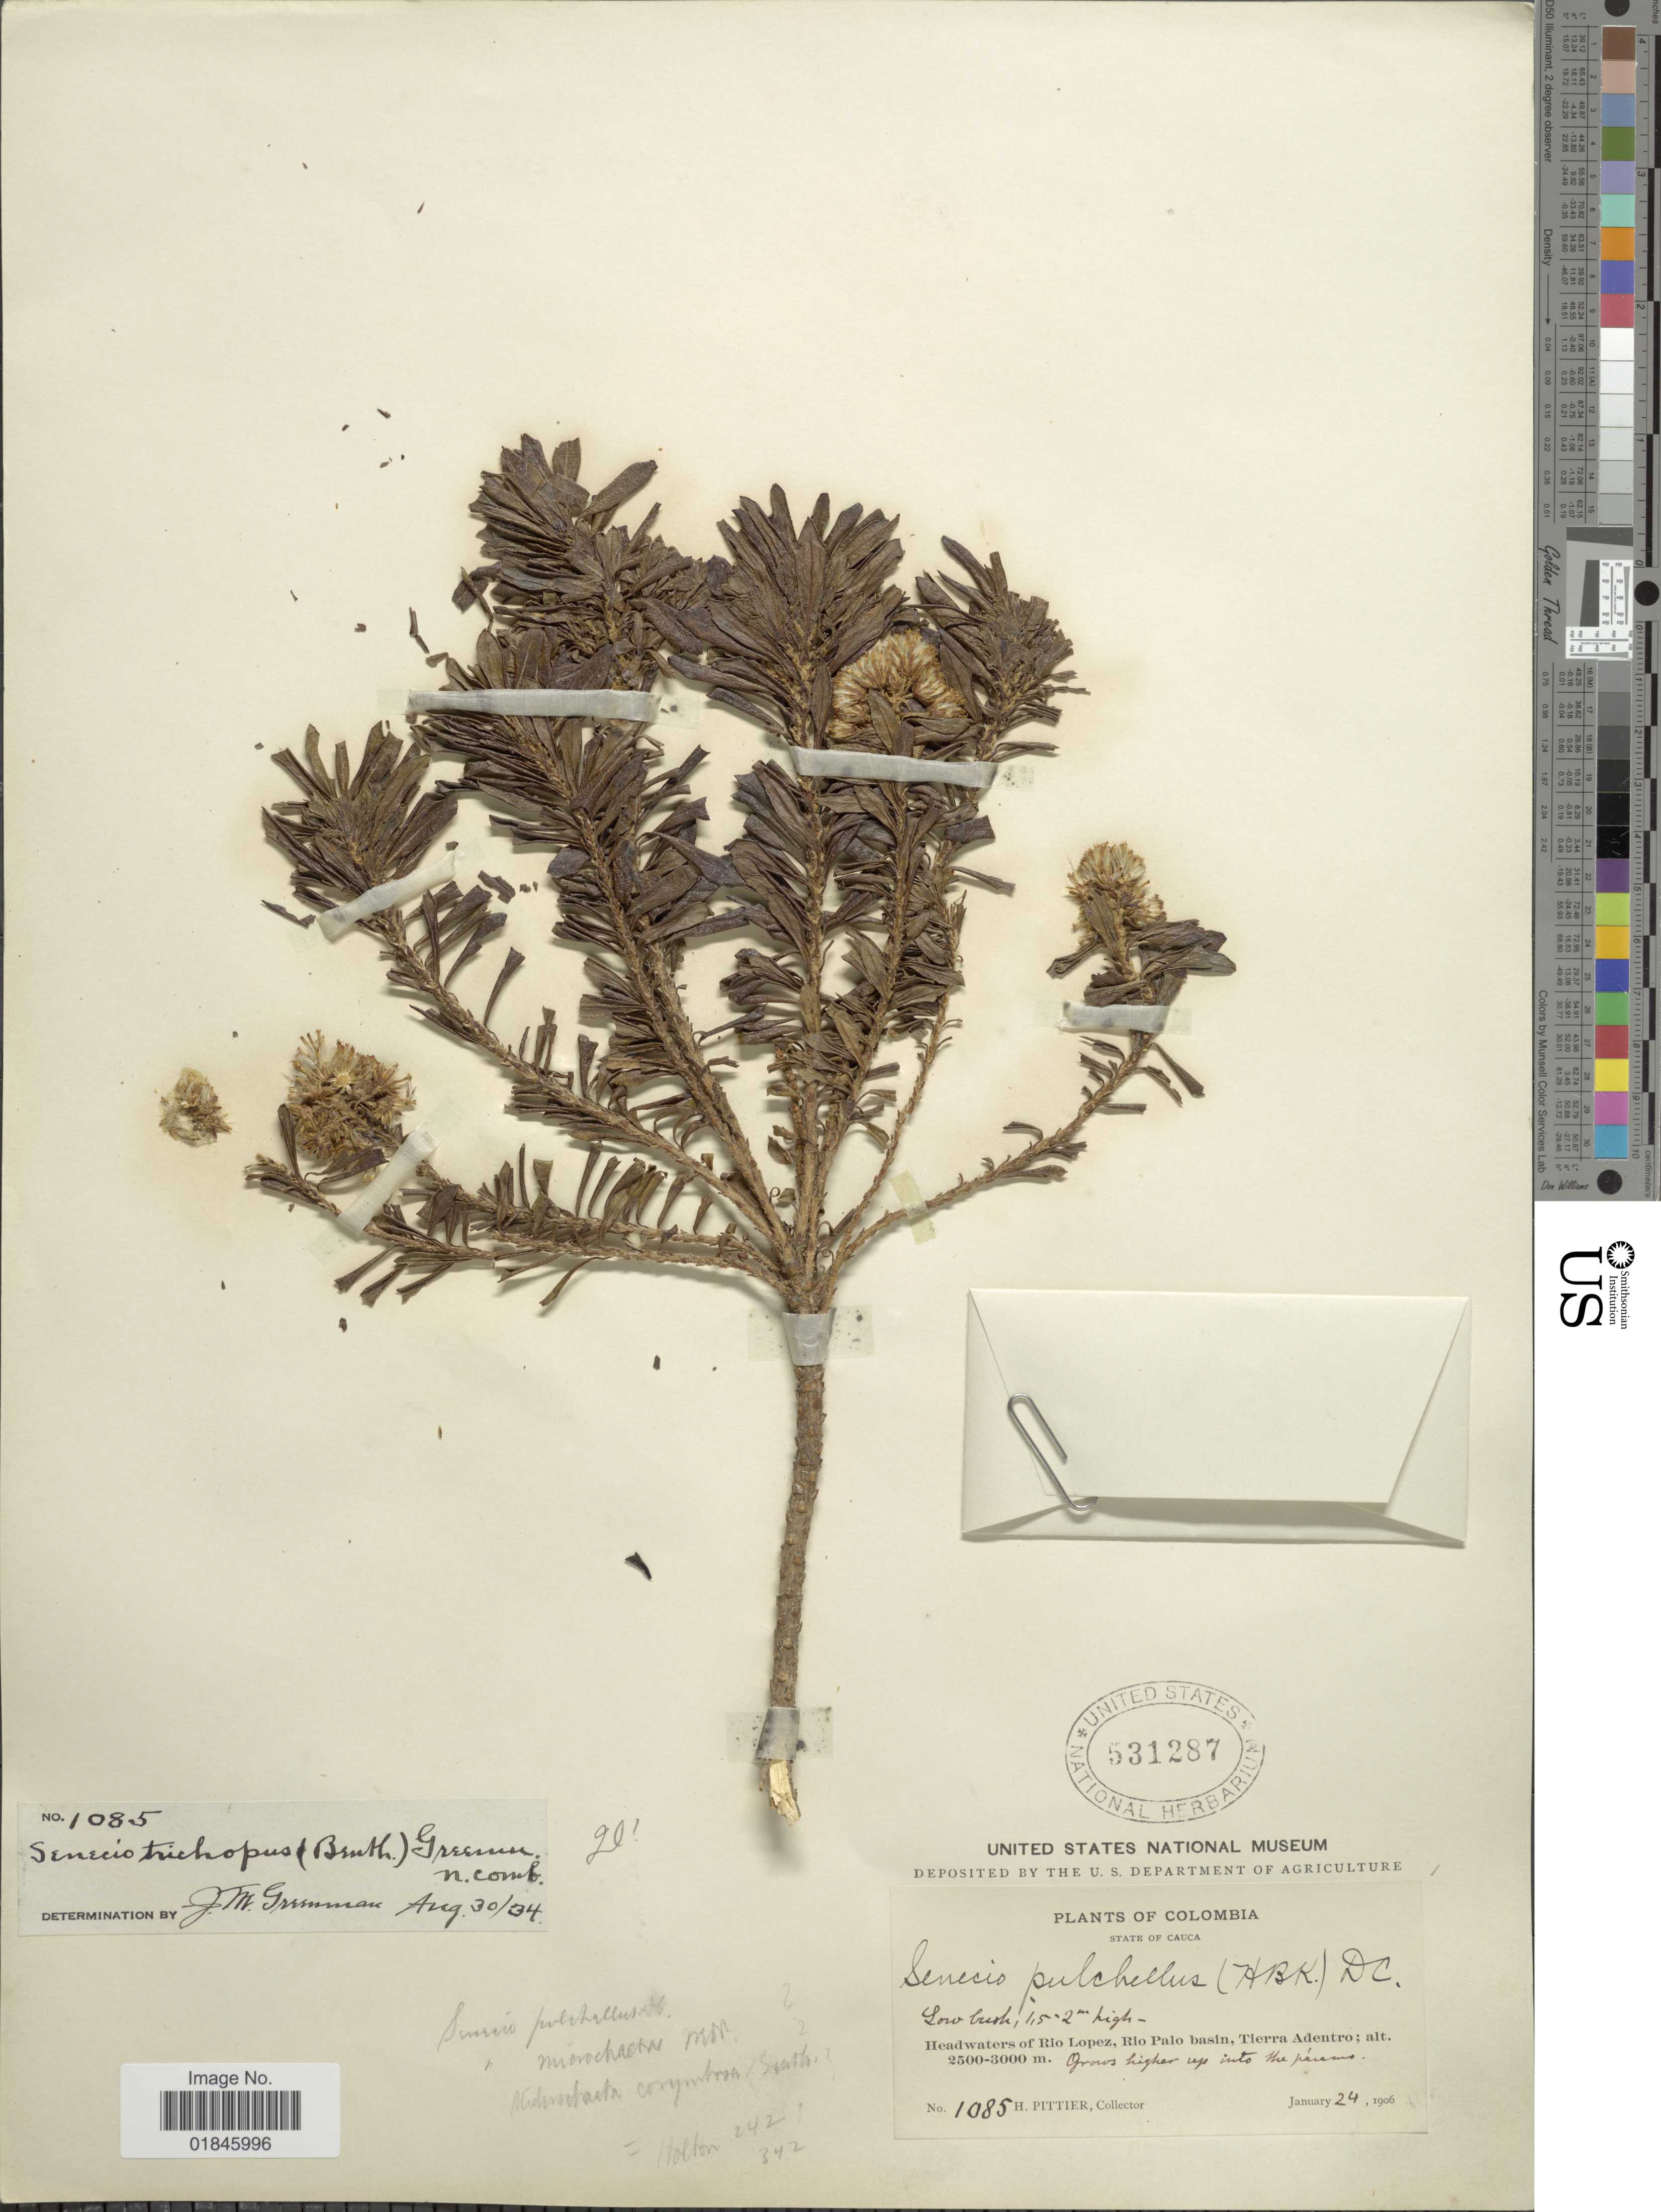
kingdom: Plantae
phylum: Tracheophyta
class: Magnoliopsida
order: Asterales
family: Asteraceae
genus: Pentacalia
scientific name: Pentacalia trichopus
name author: (Benth.) Cuatrec.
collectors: H. F. Pittier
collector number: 1085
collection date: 1906-01-24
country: Colombia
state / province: Cauca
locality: State of Cauca. Headwaters of Rio Lopez, Rio Palo basin, Tierra Adentro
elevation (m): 2500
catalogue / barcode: US 531287